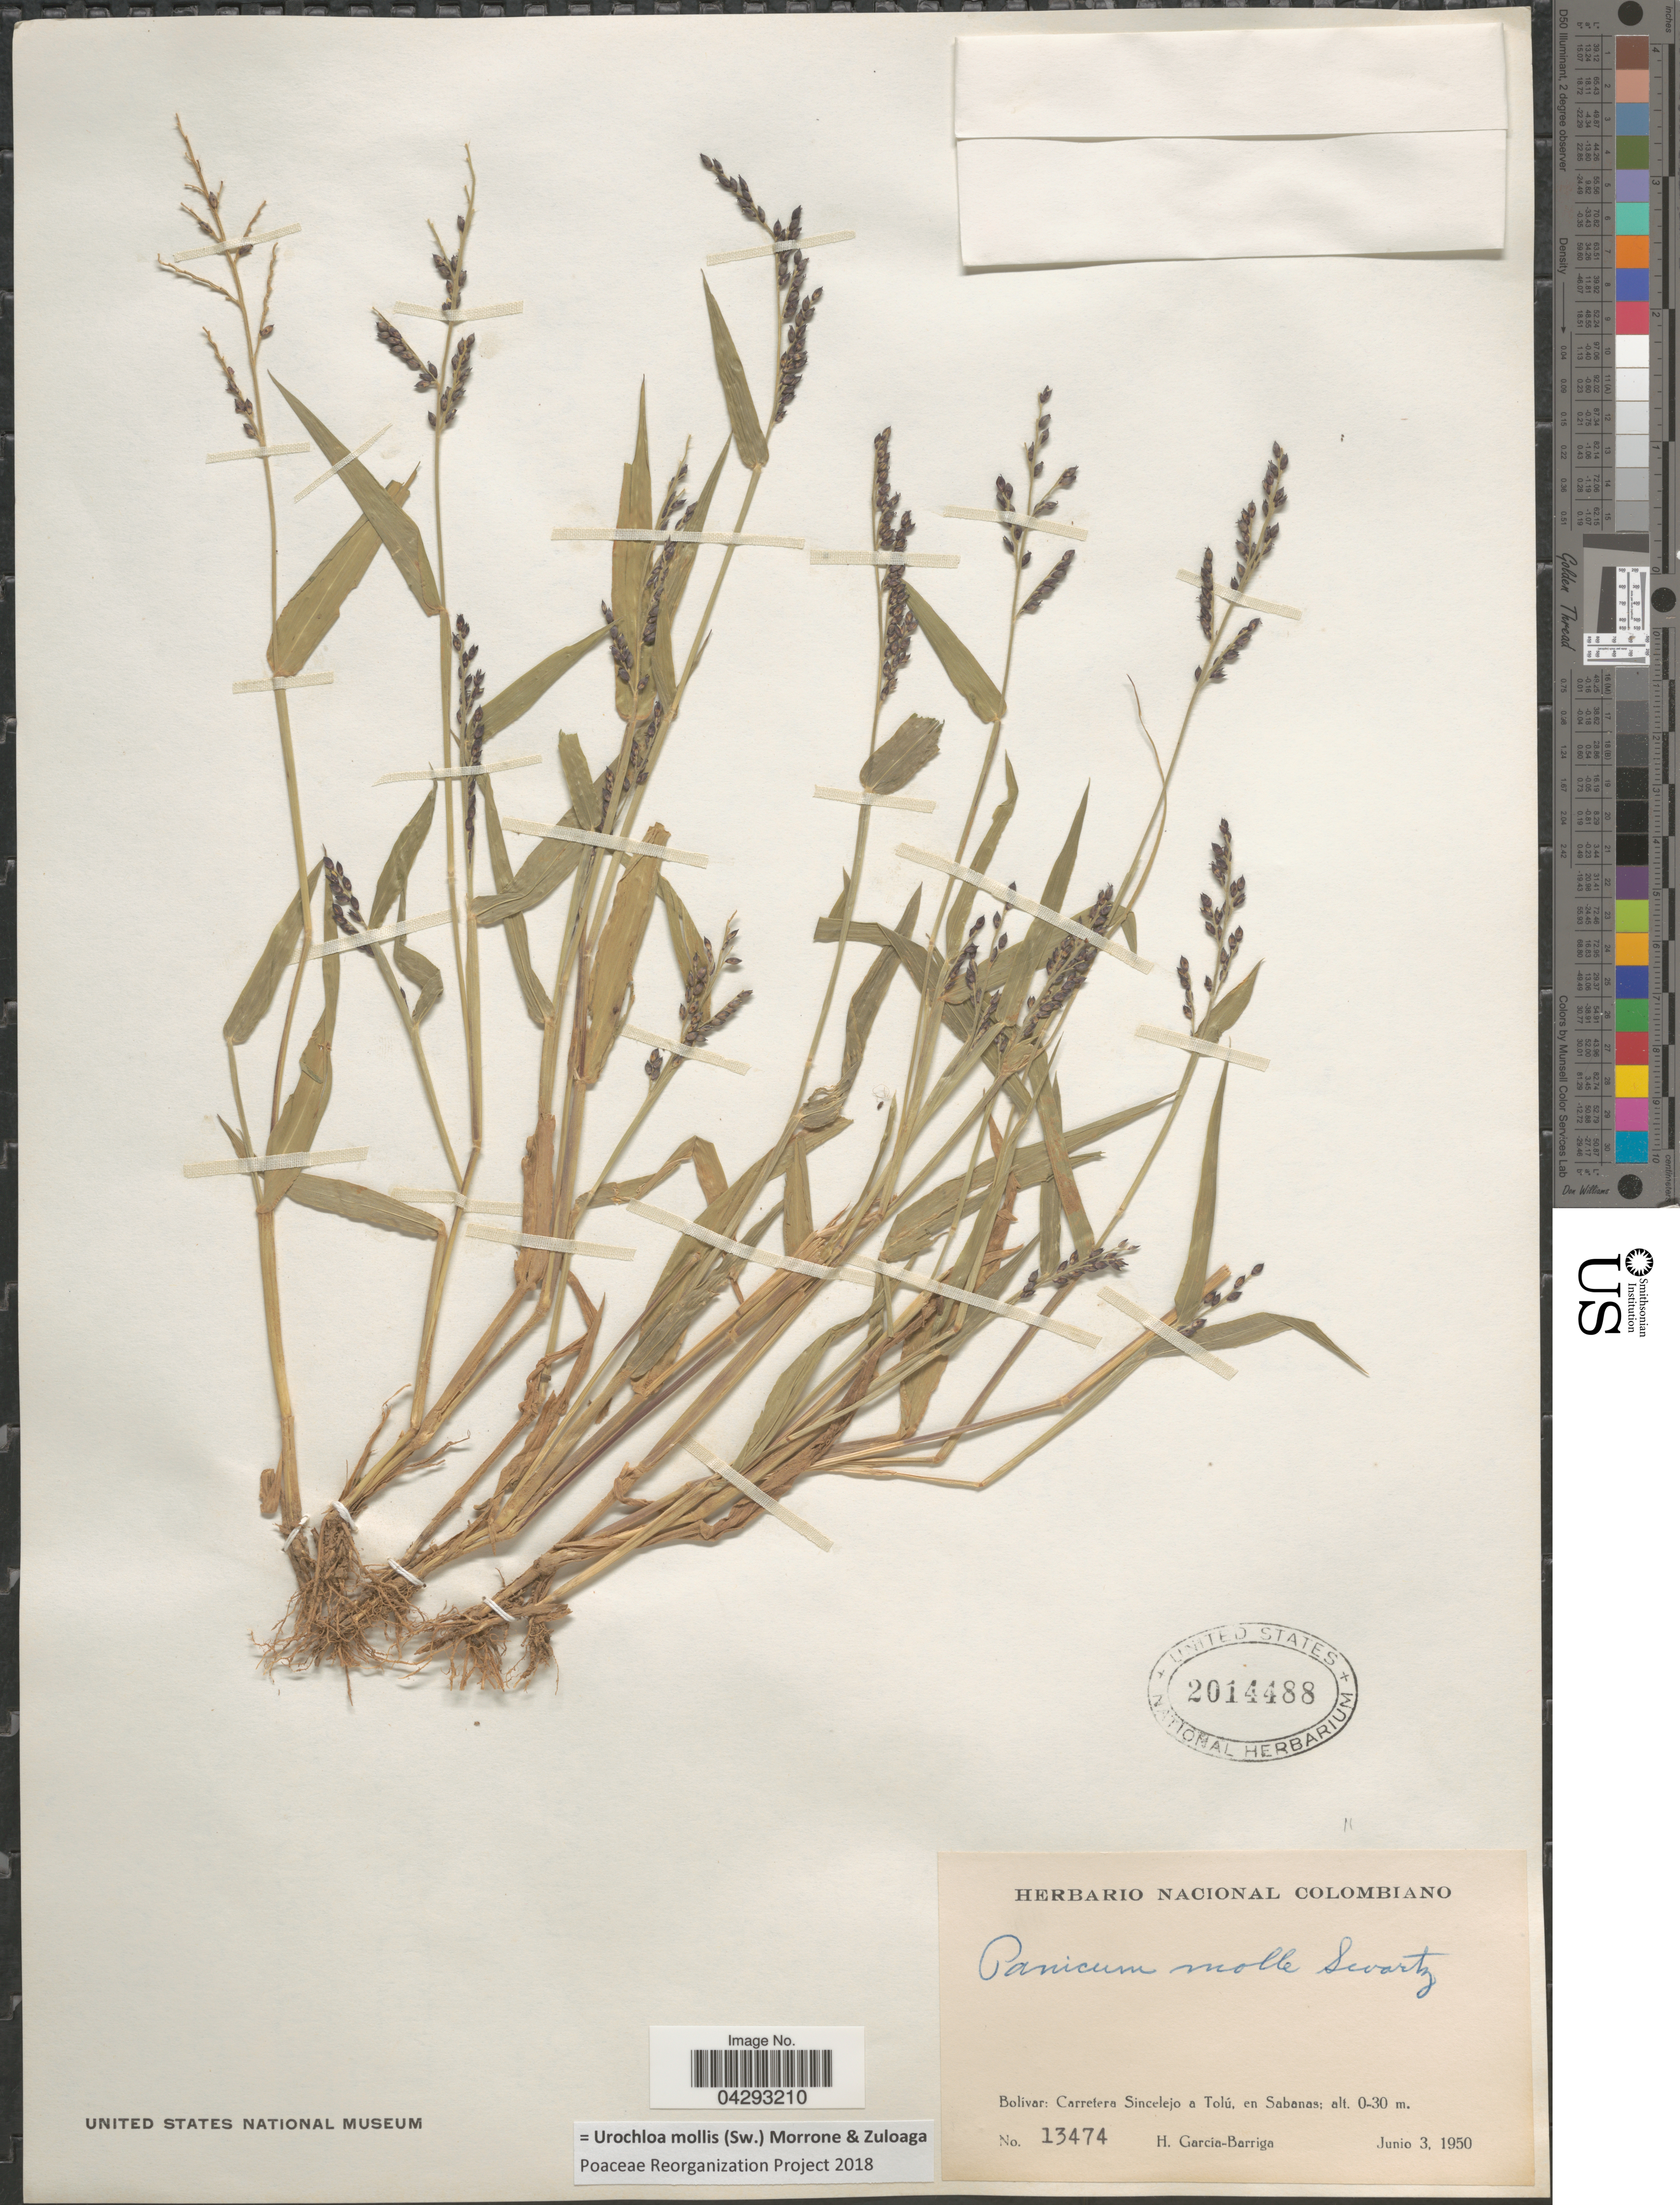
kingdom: Plantae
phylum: Tracheophyta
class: Liliopsida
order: Poales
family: Poaceae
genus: Urochloa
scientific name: Urochloa mollis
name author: (Sw.) Morrone & Zuloaga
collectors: H. García Barriga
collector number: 13474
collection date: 1950-06-03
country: Colombia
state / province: Bolívar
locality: Bolívar: Carretera Sincelejo a Tolú, en Sabanas.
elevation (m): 0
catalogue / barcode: US 2014488